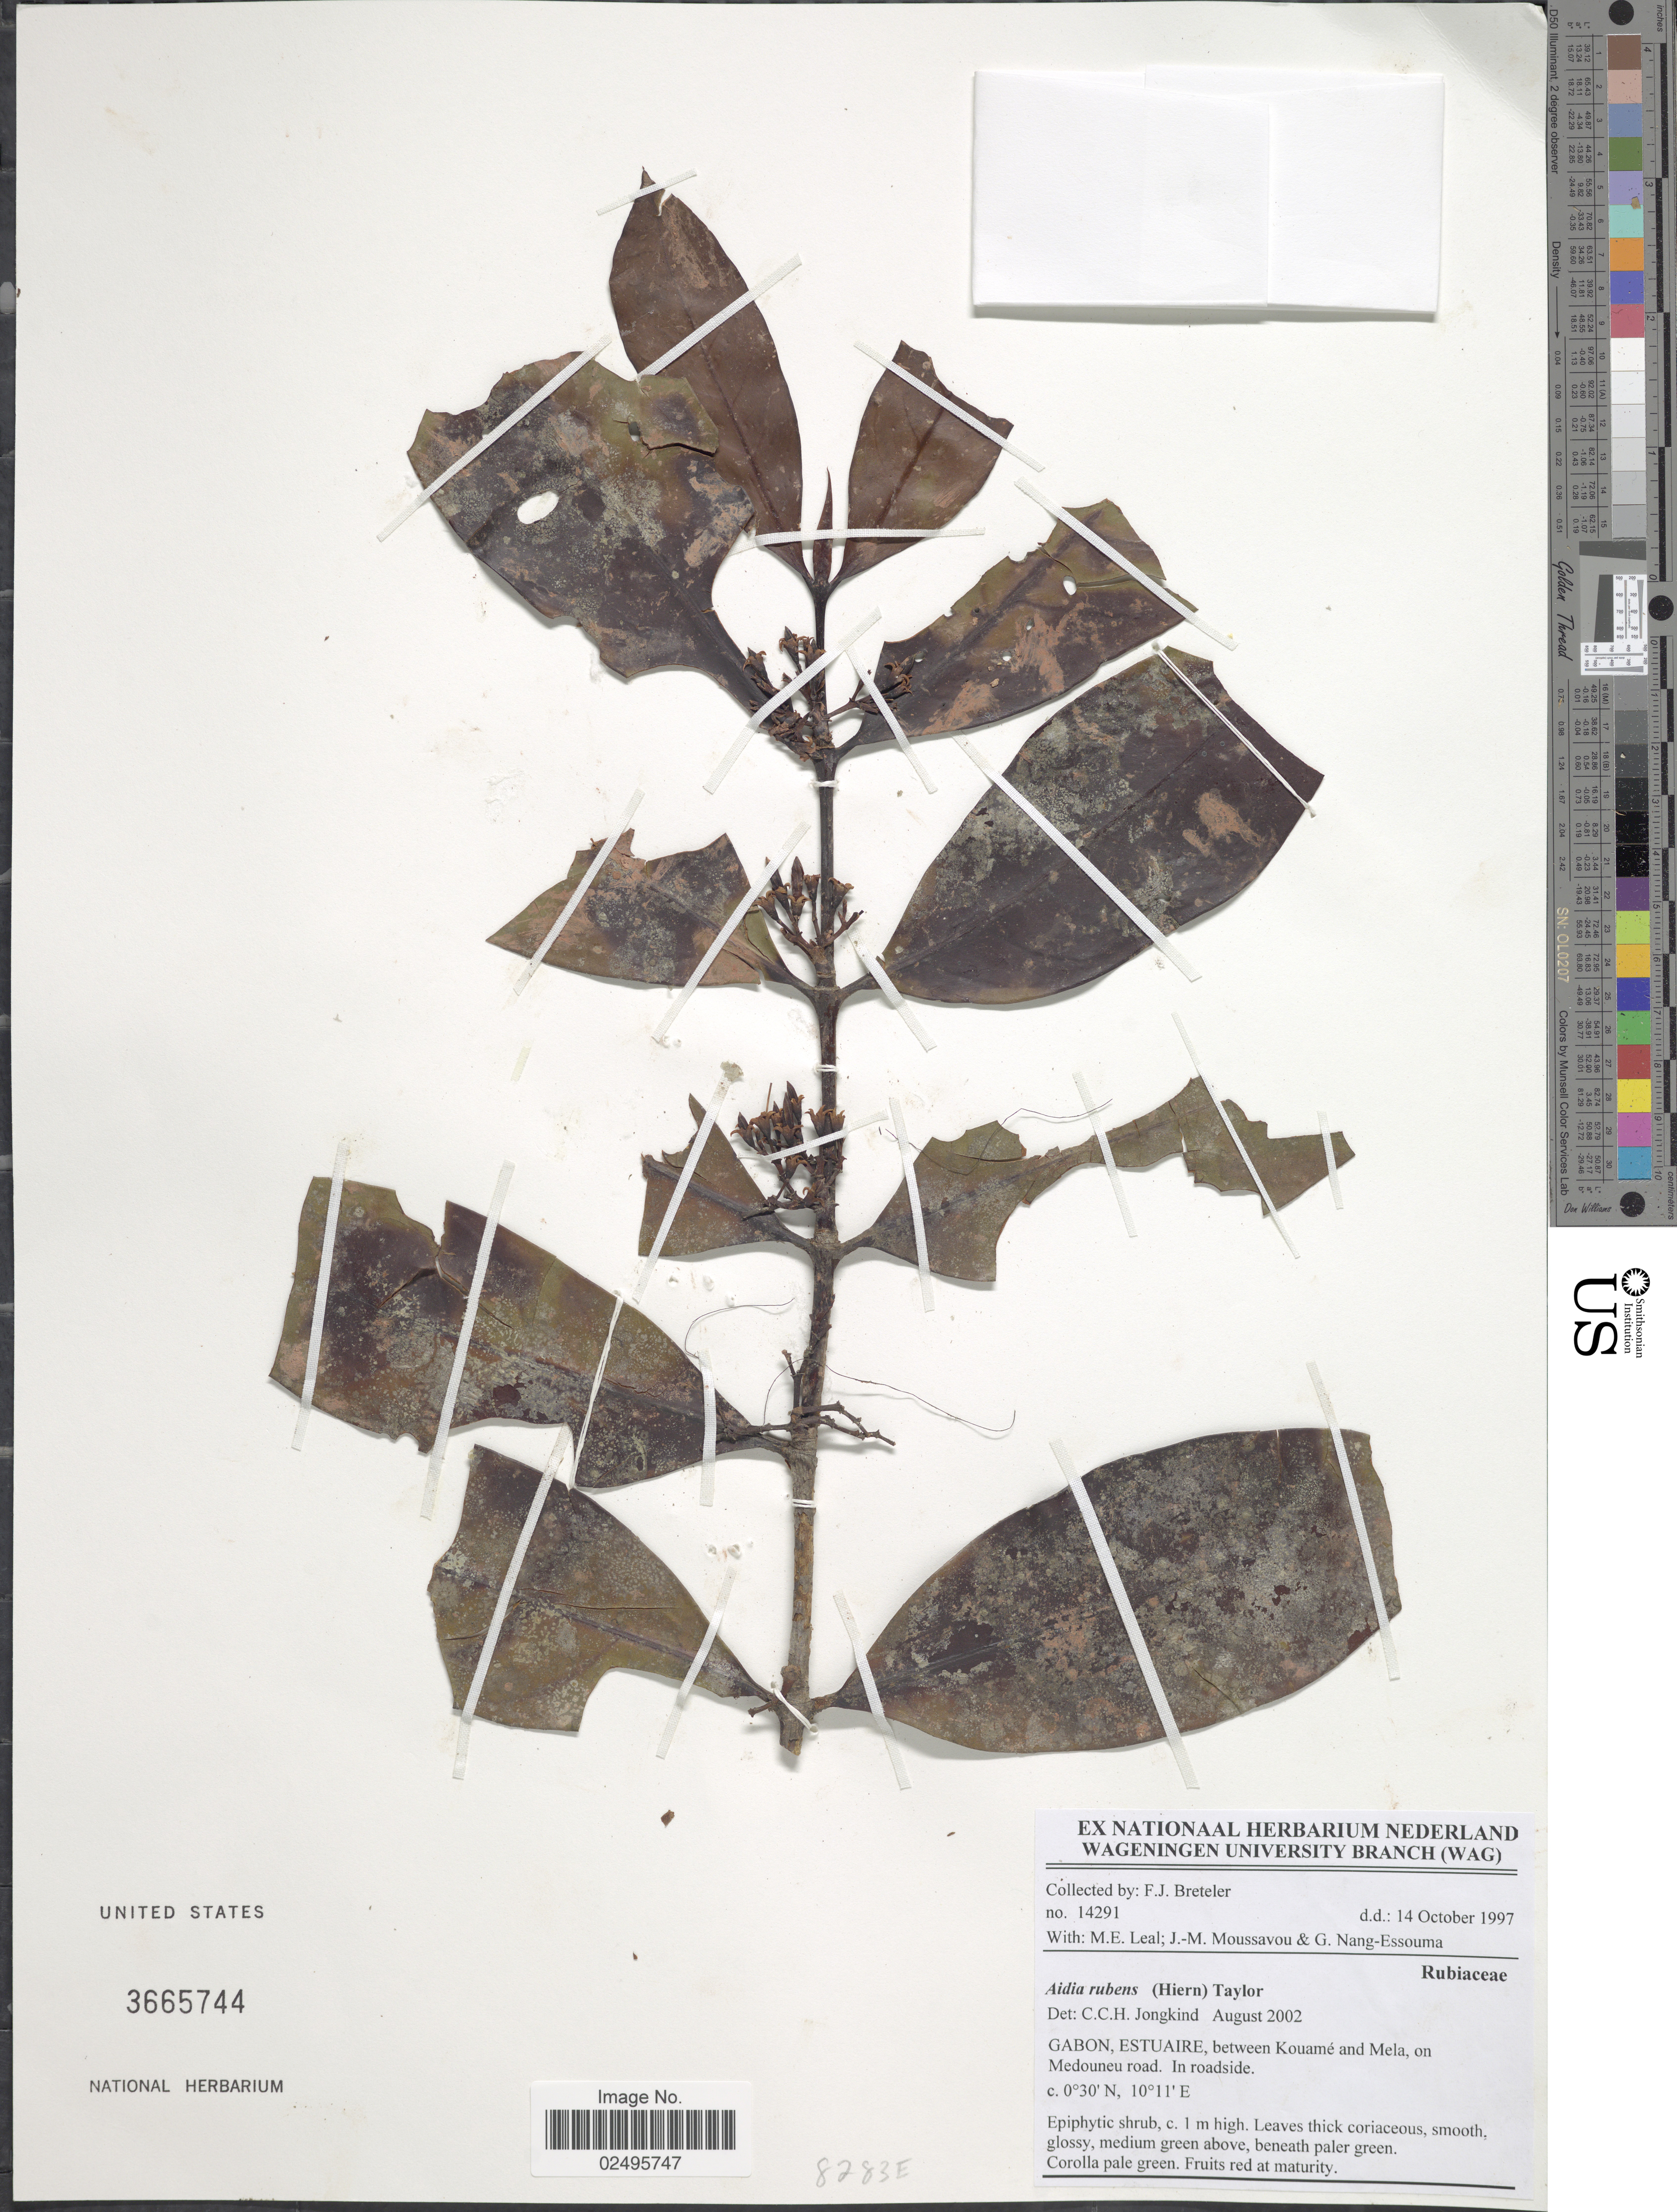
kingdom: Plantae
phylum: Tracheophyta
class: Magnoliopsida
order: Gentianales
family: Rubiaceae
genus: Aidia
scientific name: Aidia rubens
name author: (Hiern) G. Taylor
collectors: F. J. Breteler, M. E. Leal, J. Moussavou & G. Nang-Essouma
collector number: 14291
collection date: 1997-10-14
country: Gabon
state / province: Estuaire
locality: Between Kouame and Mela, on Medouneu road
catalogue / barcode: US 3665744